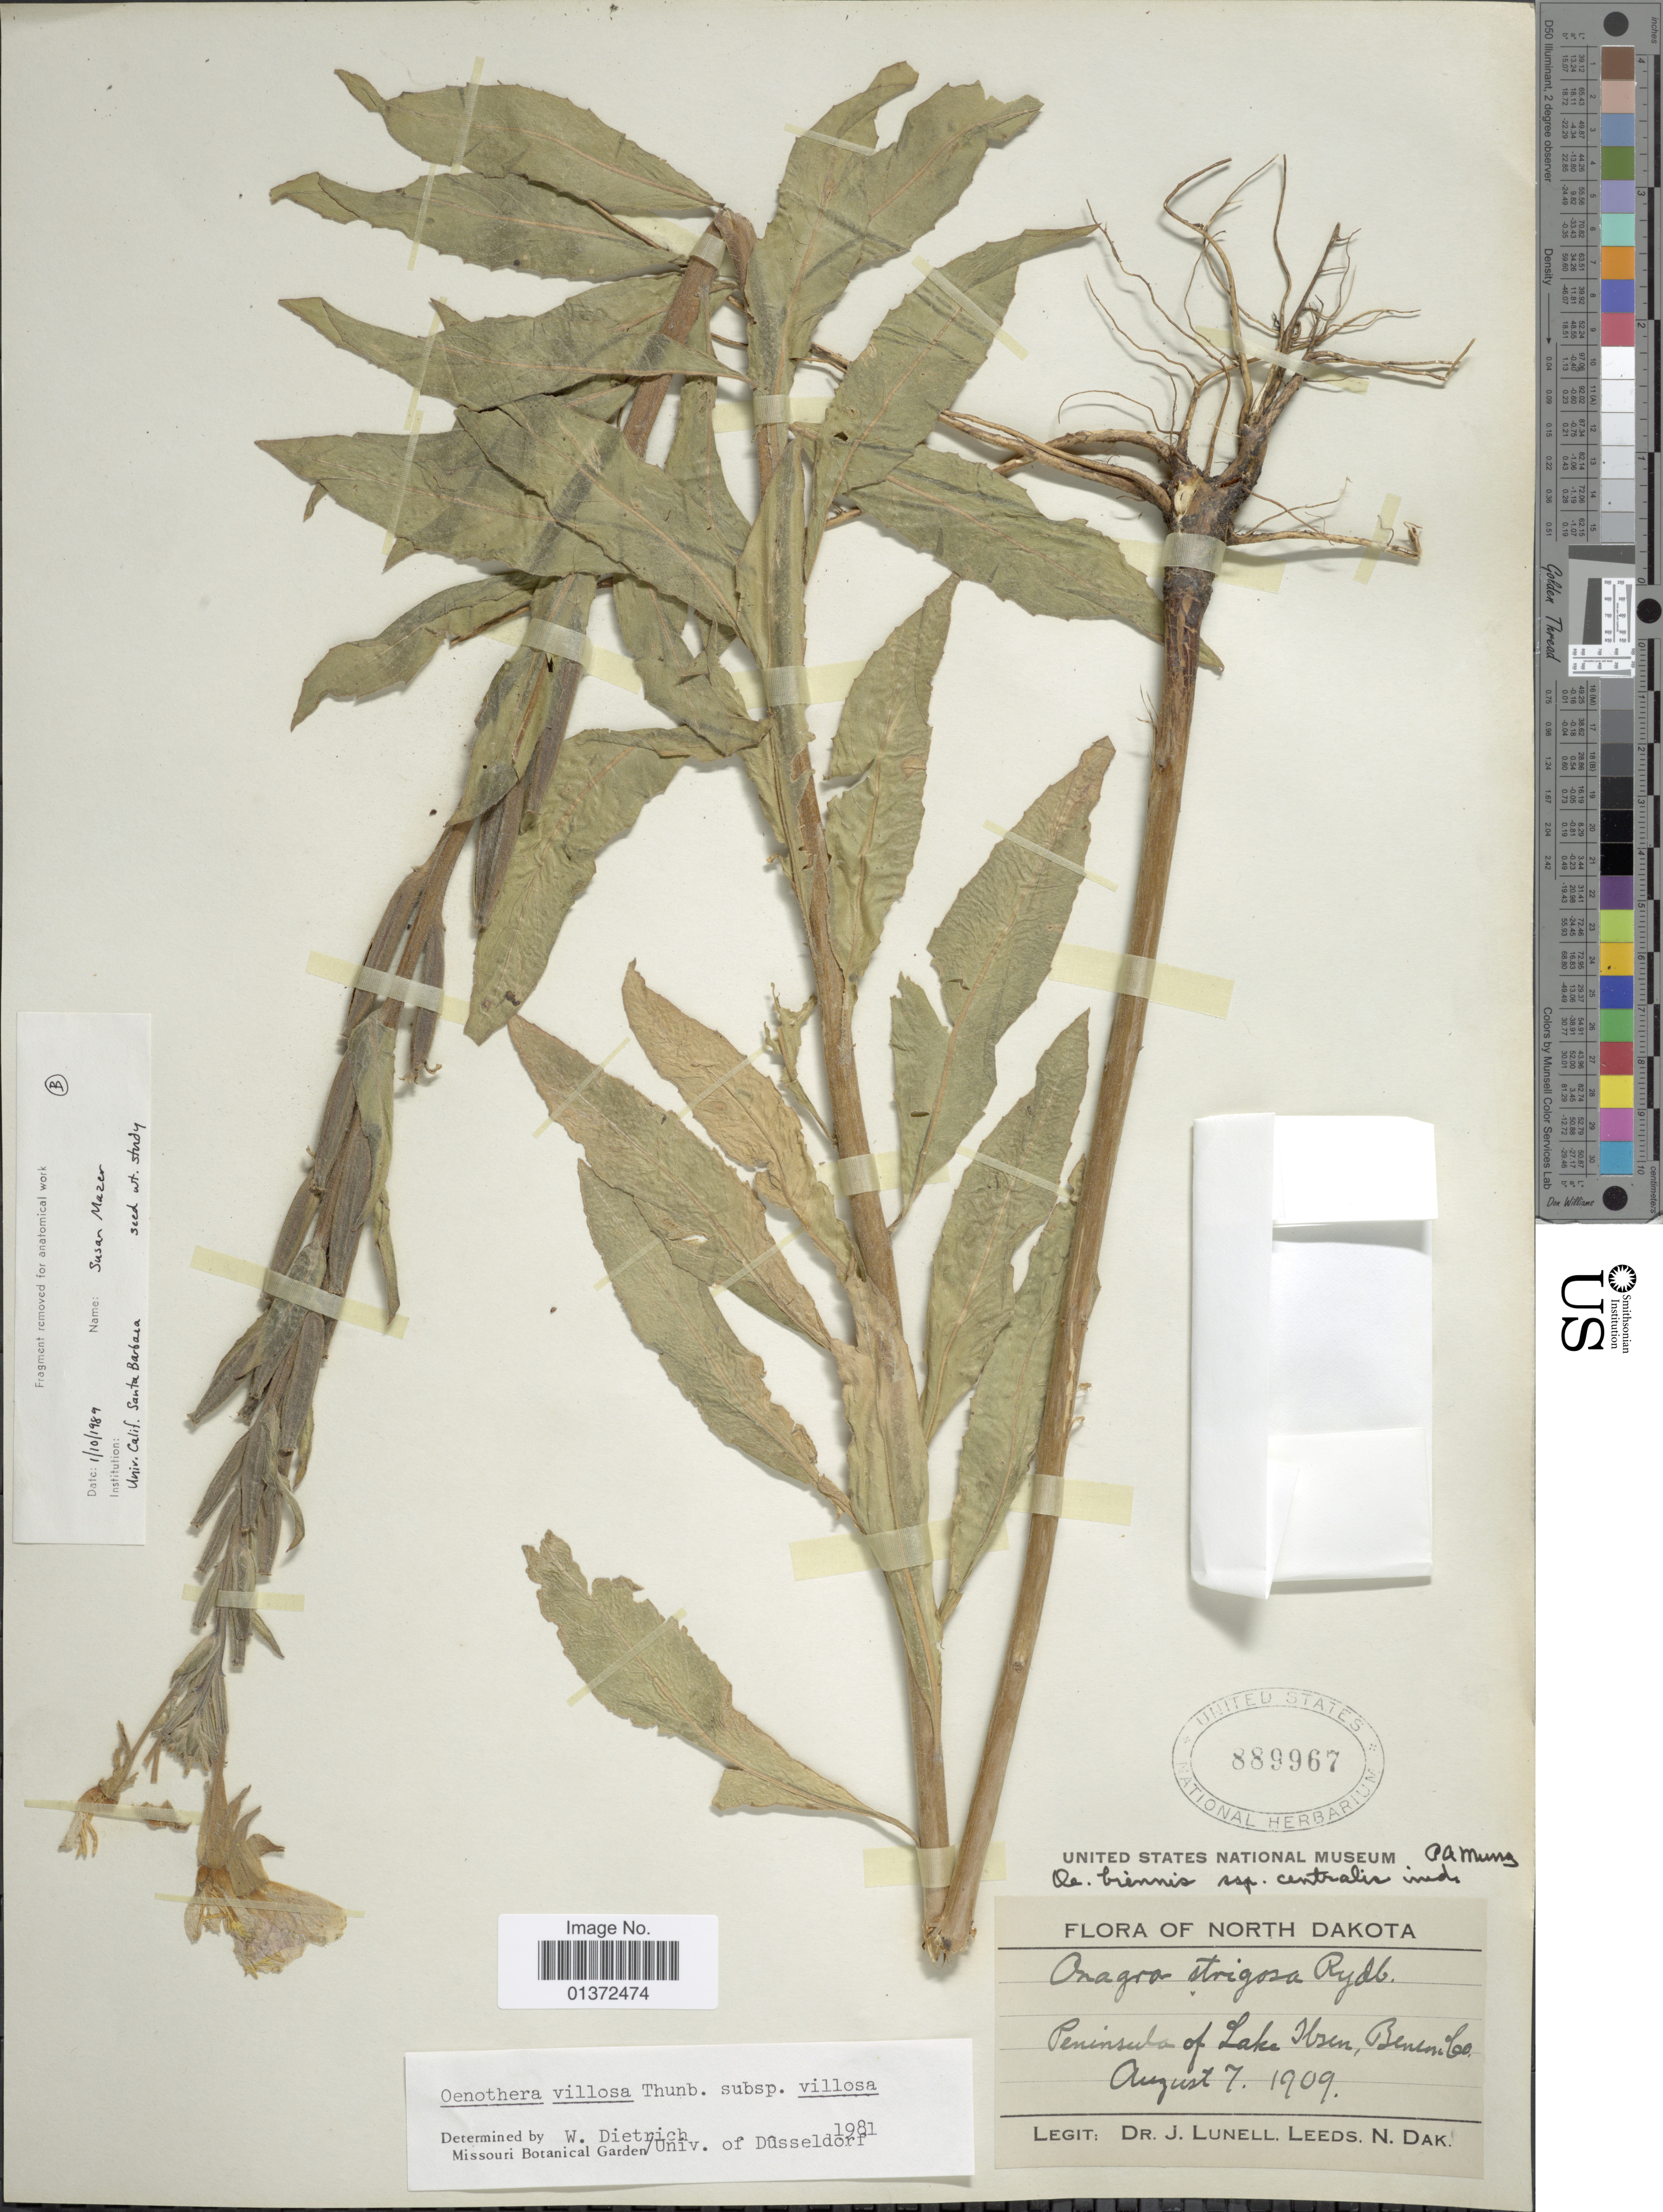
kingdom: Plantae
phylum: Tracheophyta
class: Magnoliopsida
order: Myrtales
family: Onagraceae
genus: Oenothera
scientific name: Oenothera villosa subsp. villosa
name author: Thunb.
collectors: J. Lunell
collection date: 1909-08-07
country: United States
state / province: North Dakota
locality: Peninsula of Lake Ibsen, Benson Co.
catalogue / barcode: US 889967